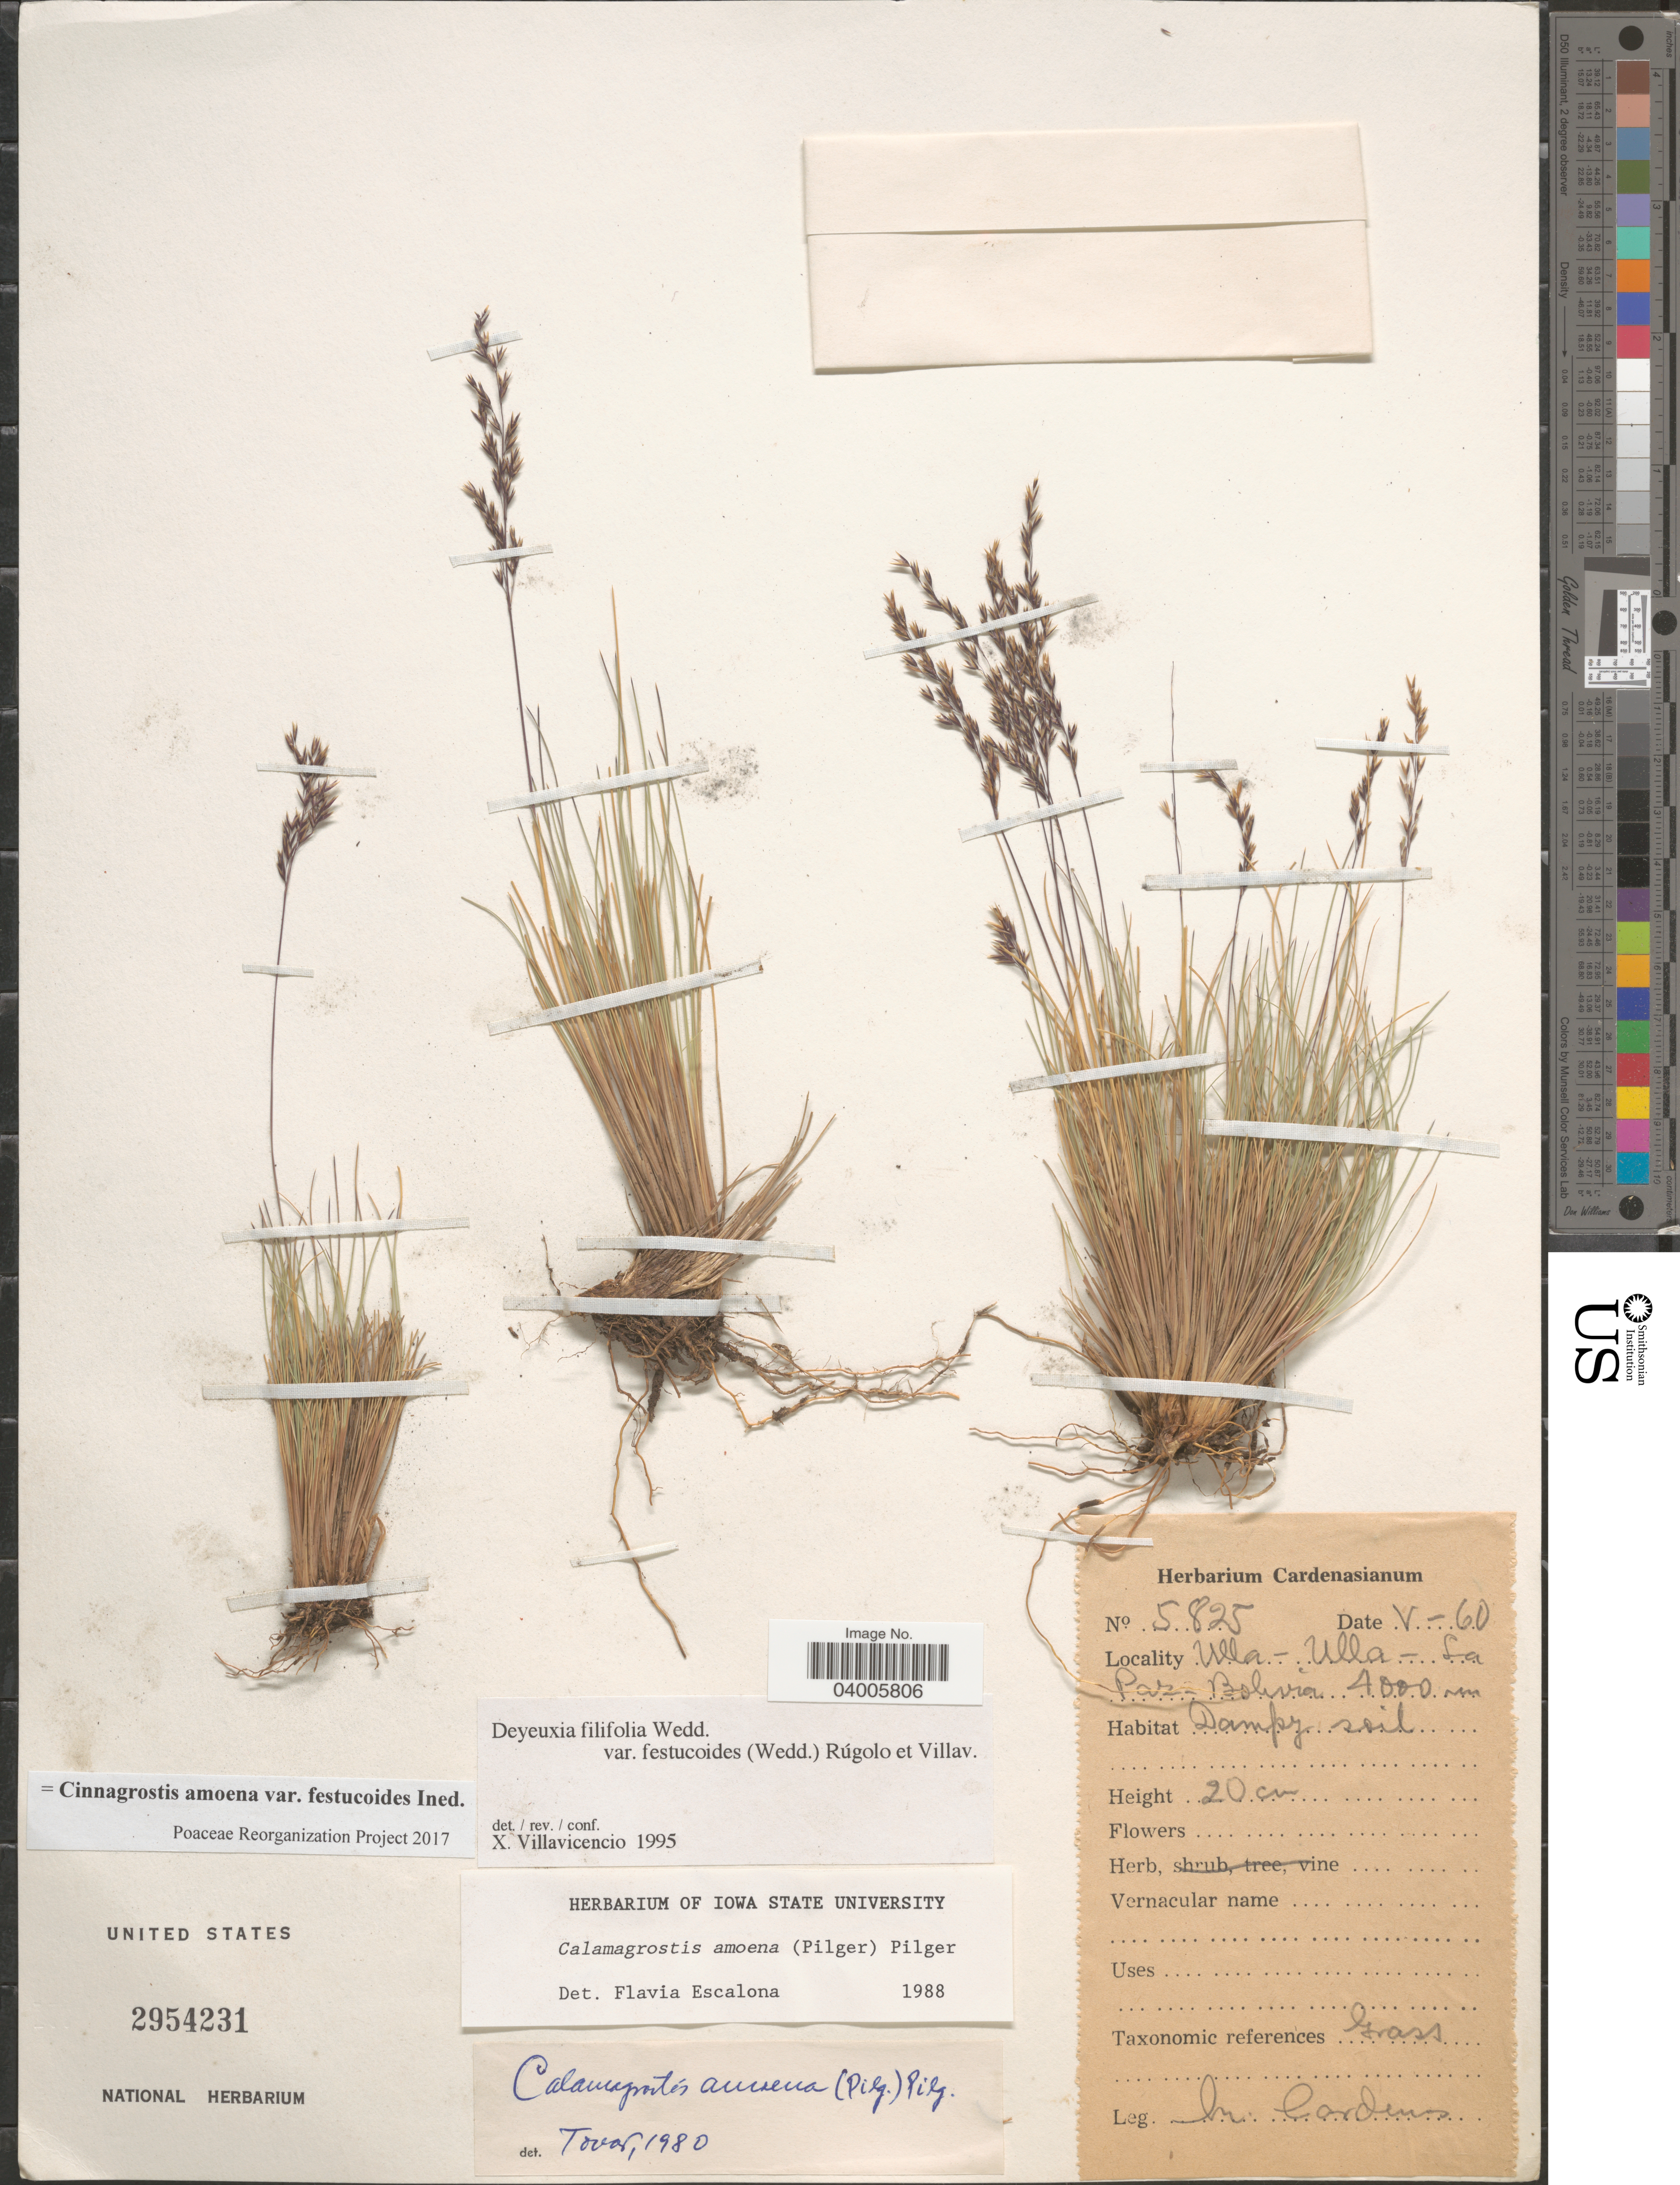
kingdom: Plantae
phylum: Tracheophyta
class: Liliopsida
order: Poales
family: Poaceae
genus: Cinnagrostis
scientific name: Cinnagrostis filifolia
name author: (Wedd.) P.M. Peterson et al.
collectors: M. Cárdenas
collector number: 5825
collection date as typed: Transcribed d/m/y: /5/60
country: Bolivia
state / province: La Paz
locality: Ulla - Ulla.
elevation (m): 4000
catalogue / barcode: US 2954231